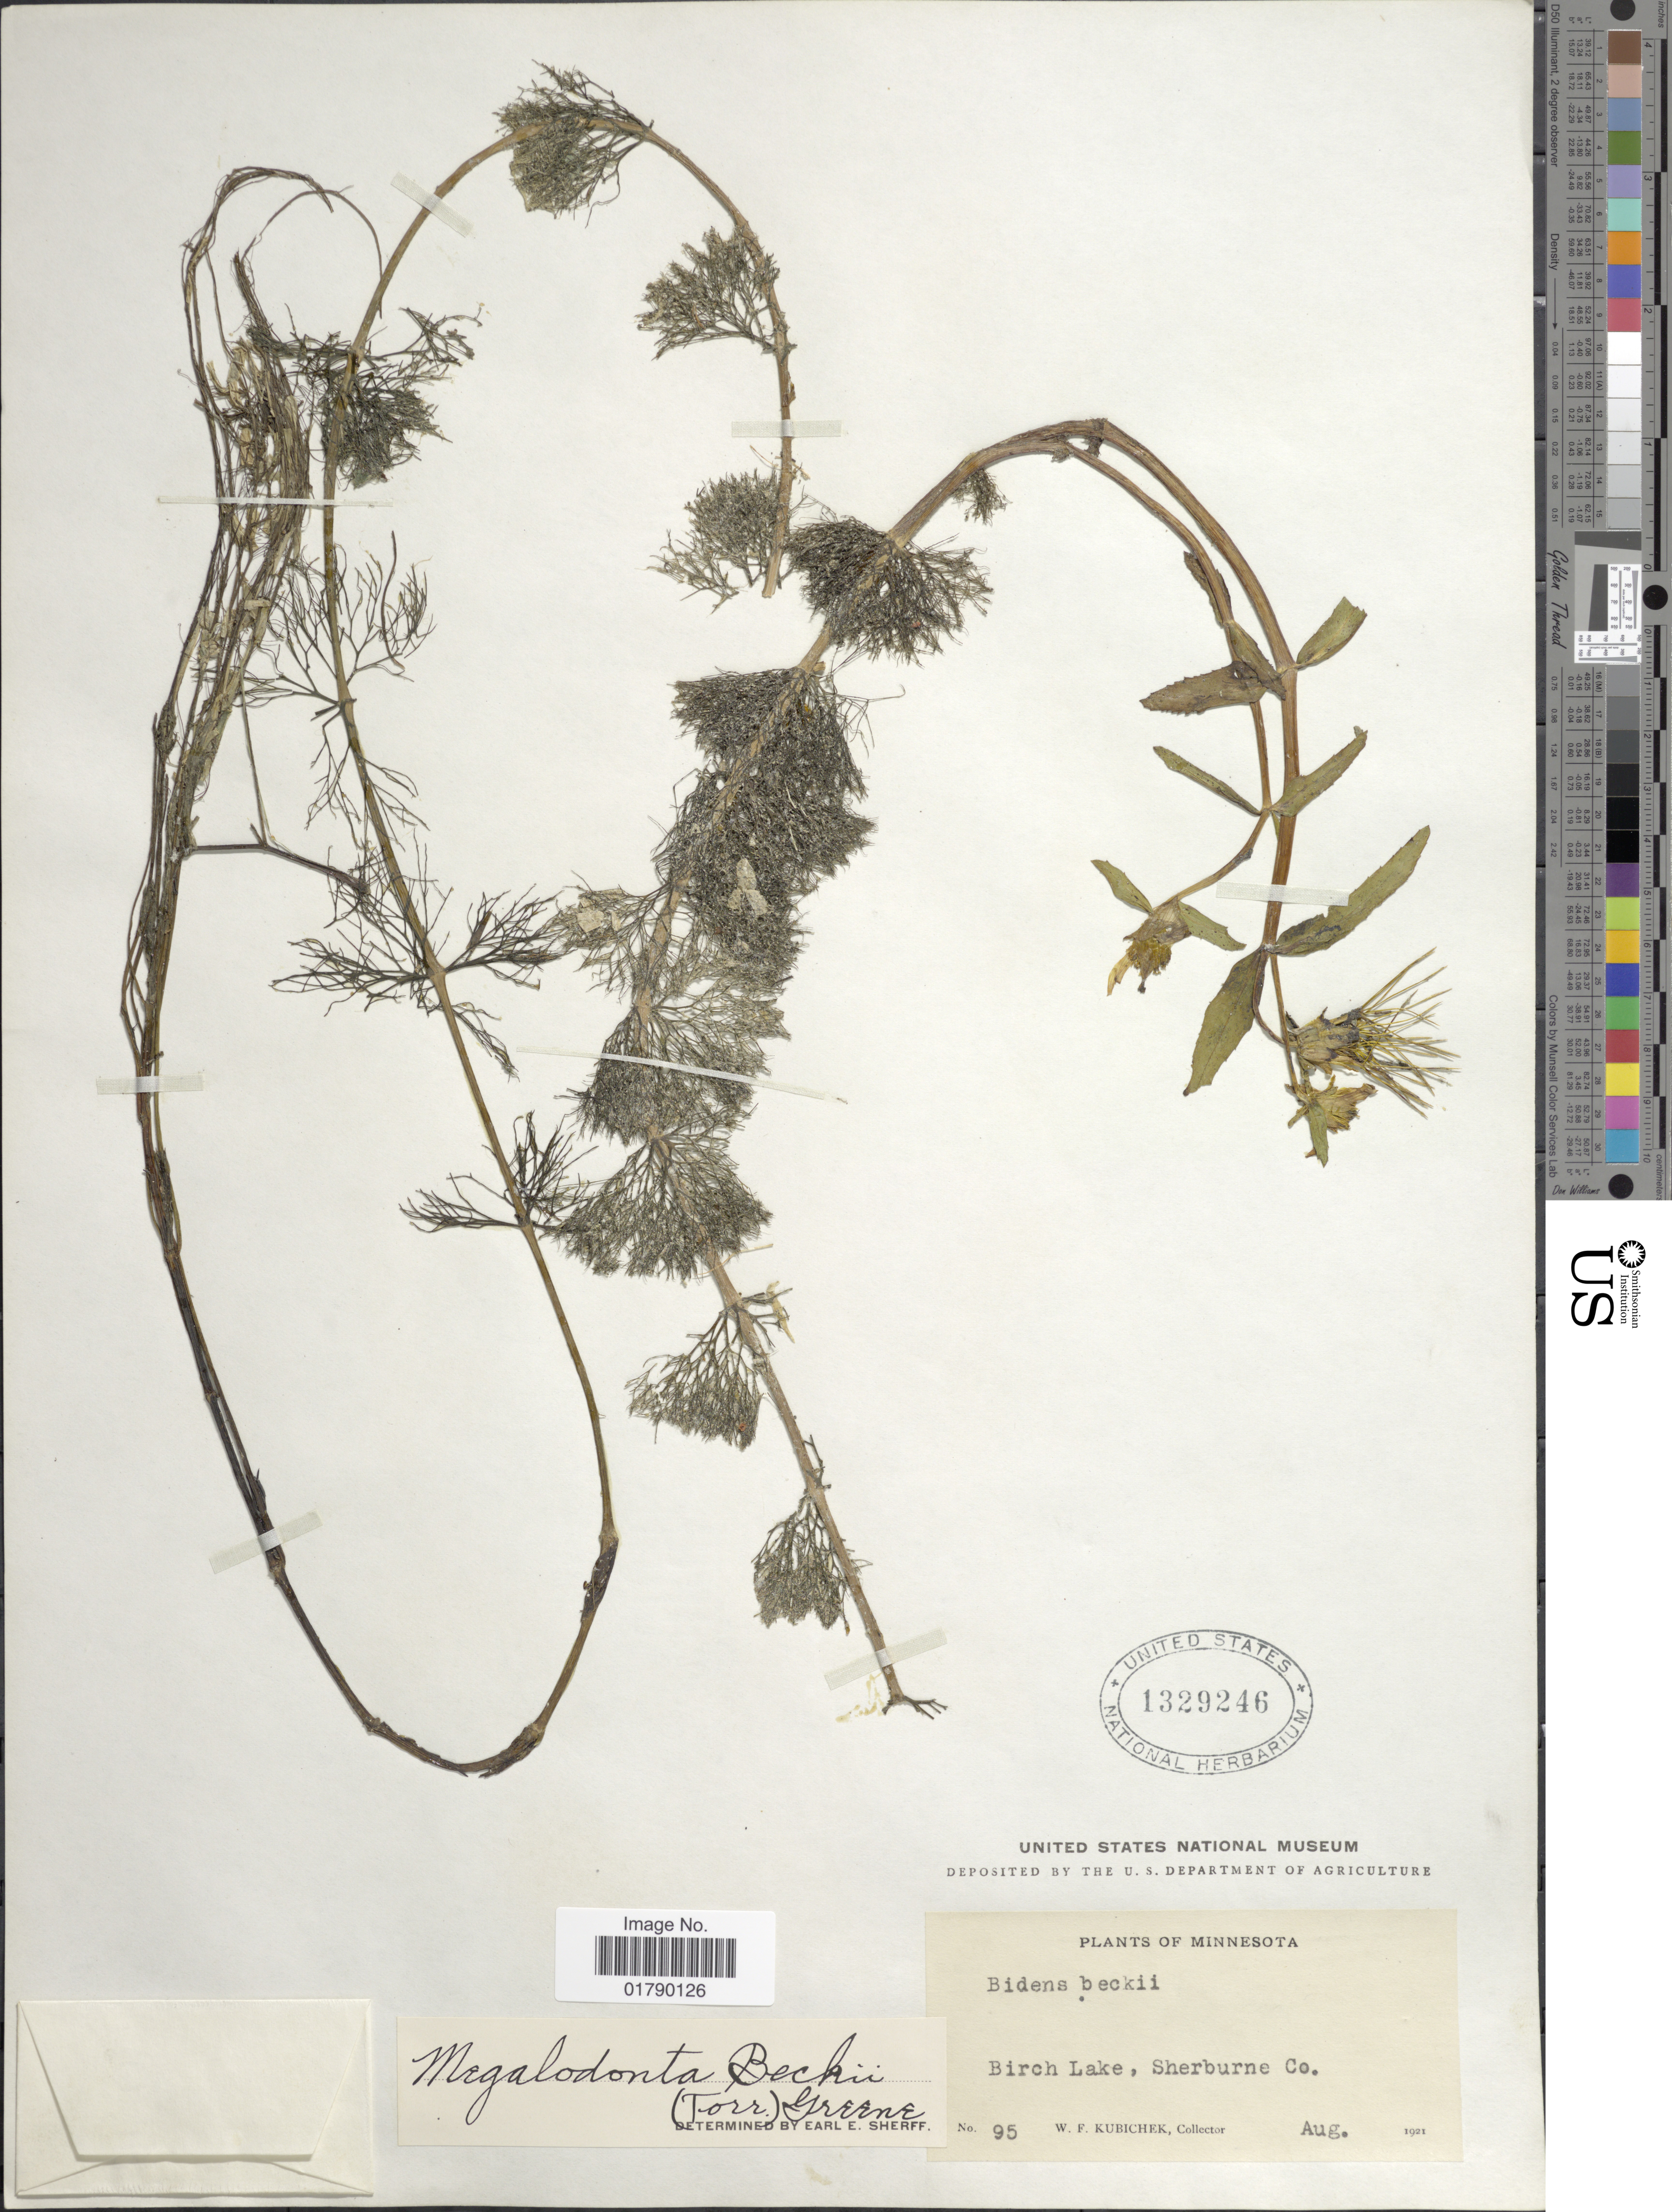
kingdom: Plantae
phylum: Tracheophyta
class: Magnoliopsida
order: Asterales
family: Asteraceae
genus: Megalodonta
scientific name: Megalodonta sp.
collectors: W. Kubichek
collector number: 95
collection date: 1921-08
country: United States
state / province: Minnesota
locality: Birch Lake, Sherburne Co.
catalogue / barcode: US 1329246